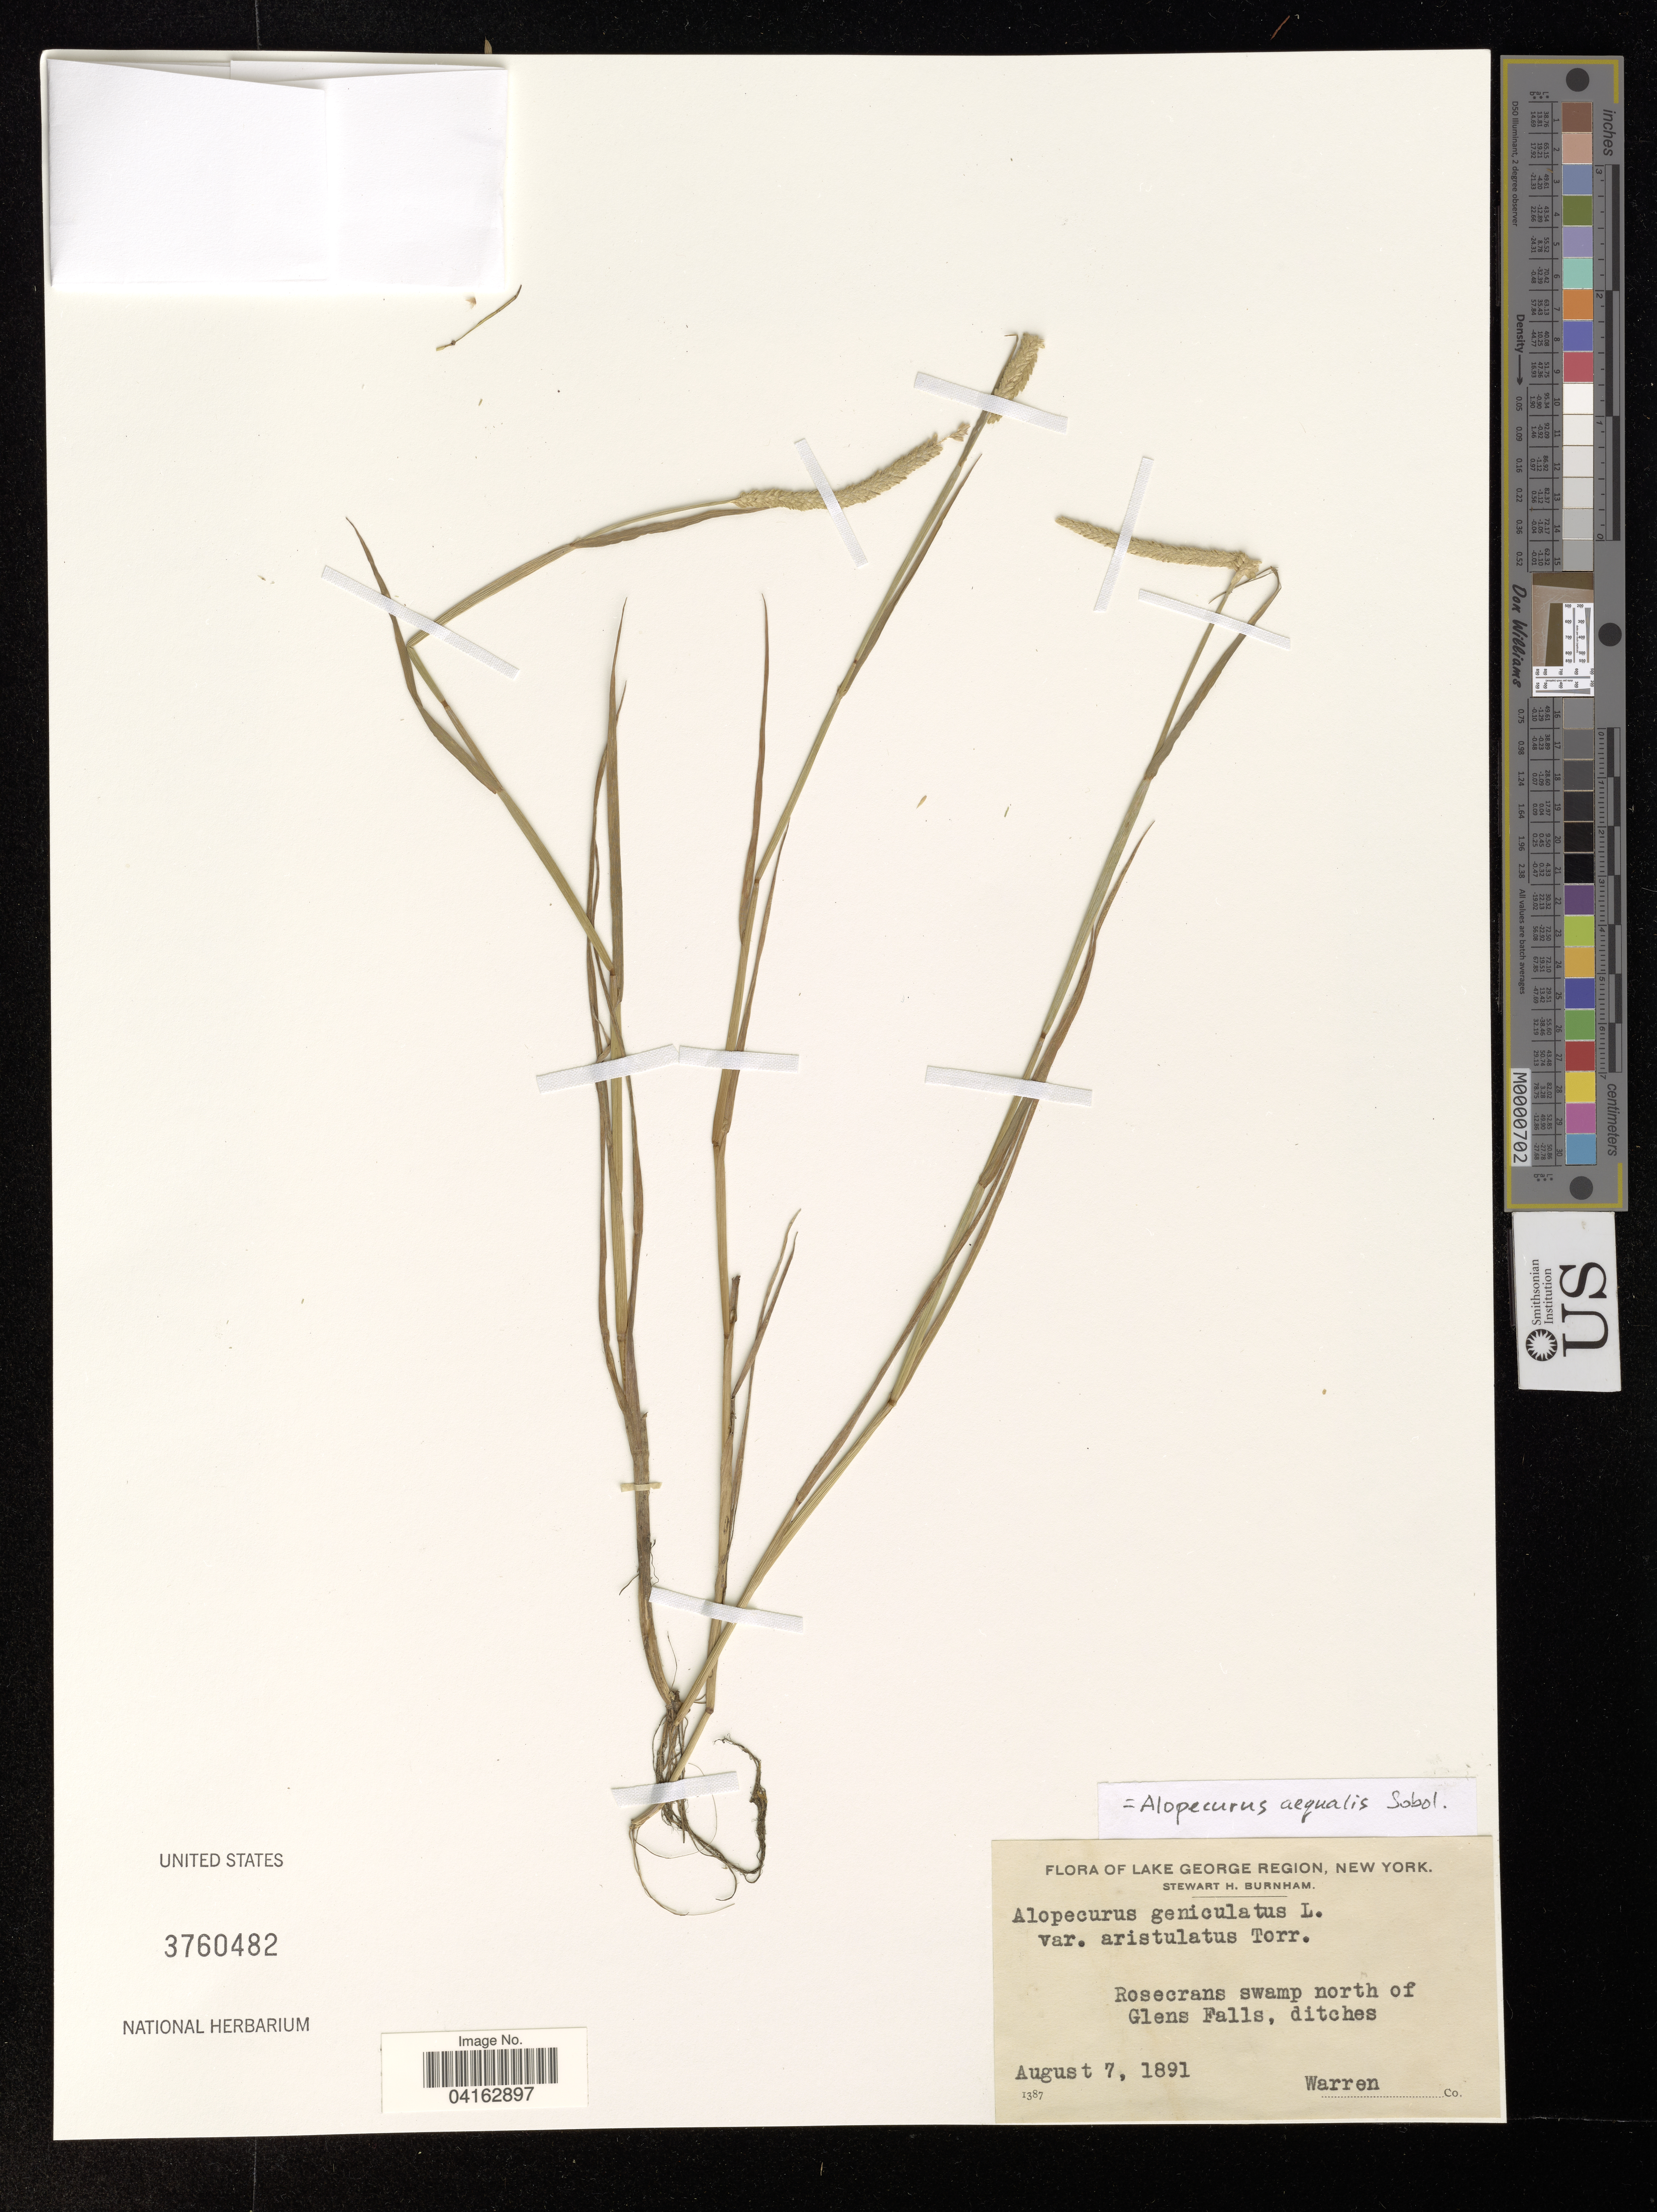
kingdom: Plantae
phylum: Tracheophyta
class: Liliopsida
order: Poales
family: Poaceae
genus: Alopecurus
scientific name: Alopecurus aequalis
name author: Sobol.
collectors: S. Burnham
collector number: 1387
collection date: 1891-08-07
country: United States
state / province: New York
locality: Lake George Region. North of Glens Falls. Warren Co.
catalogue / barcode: US 3760482